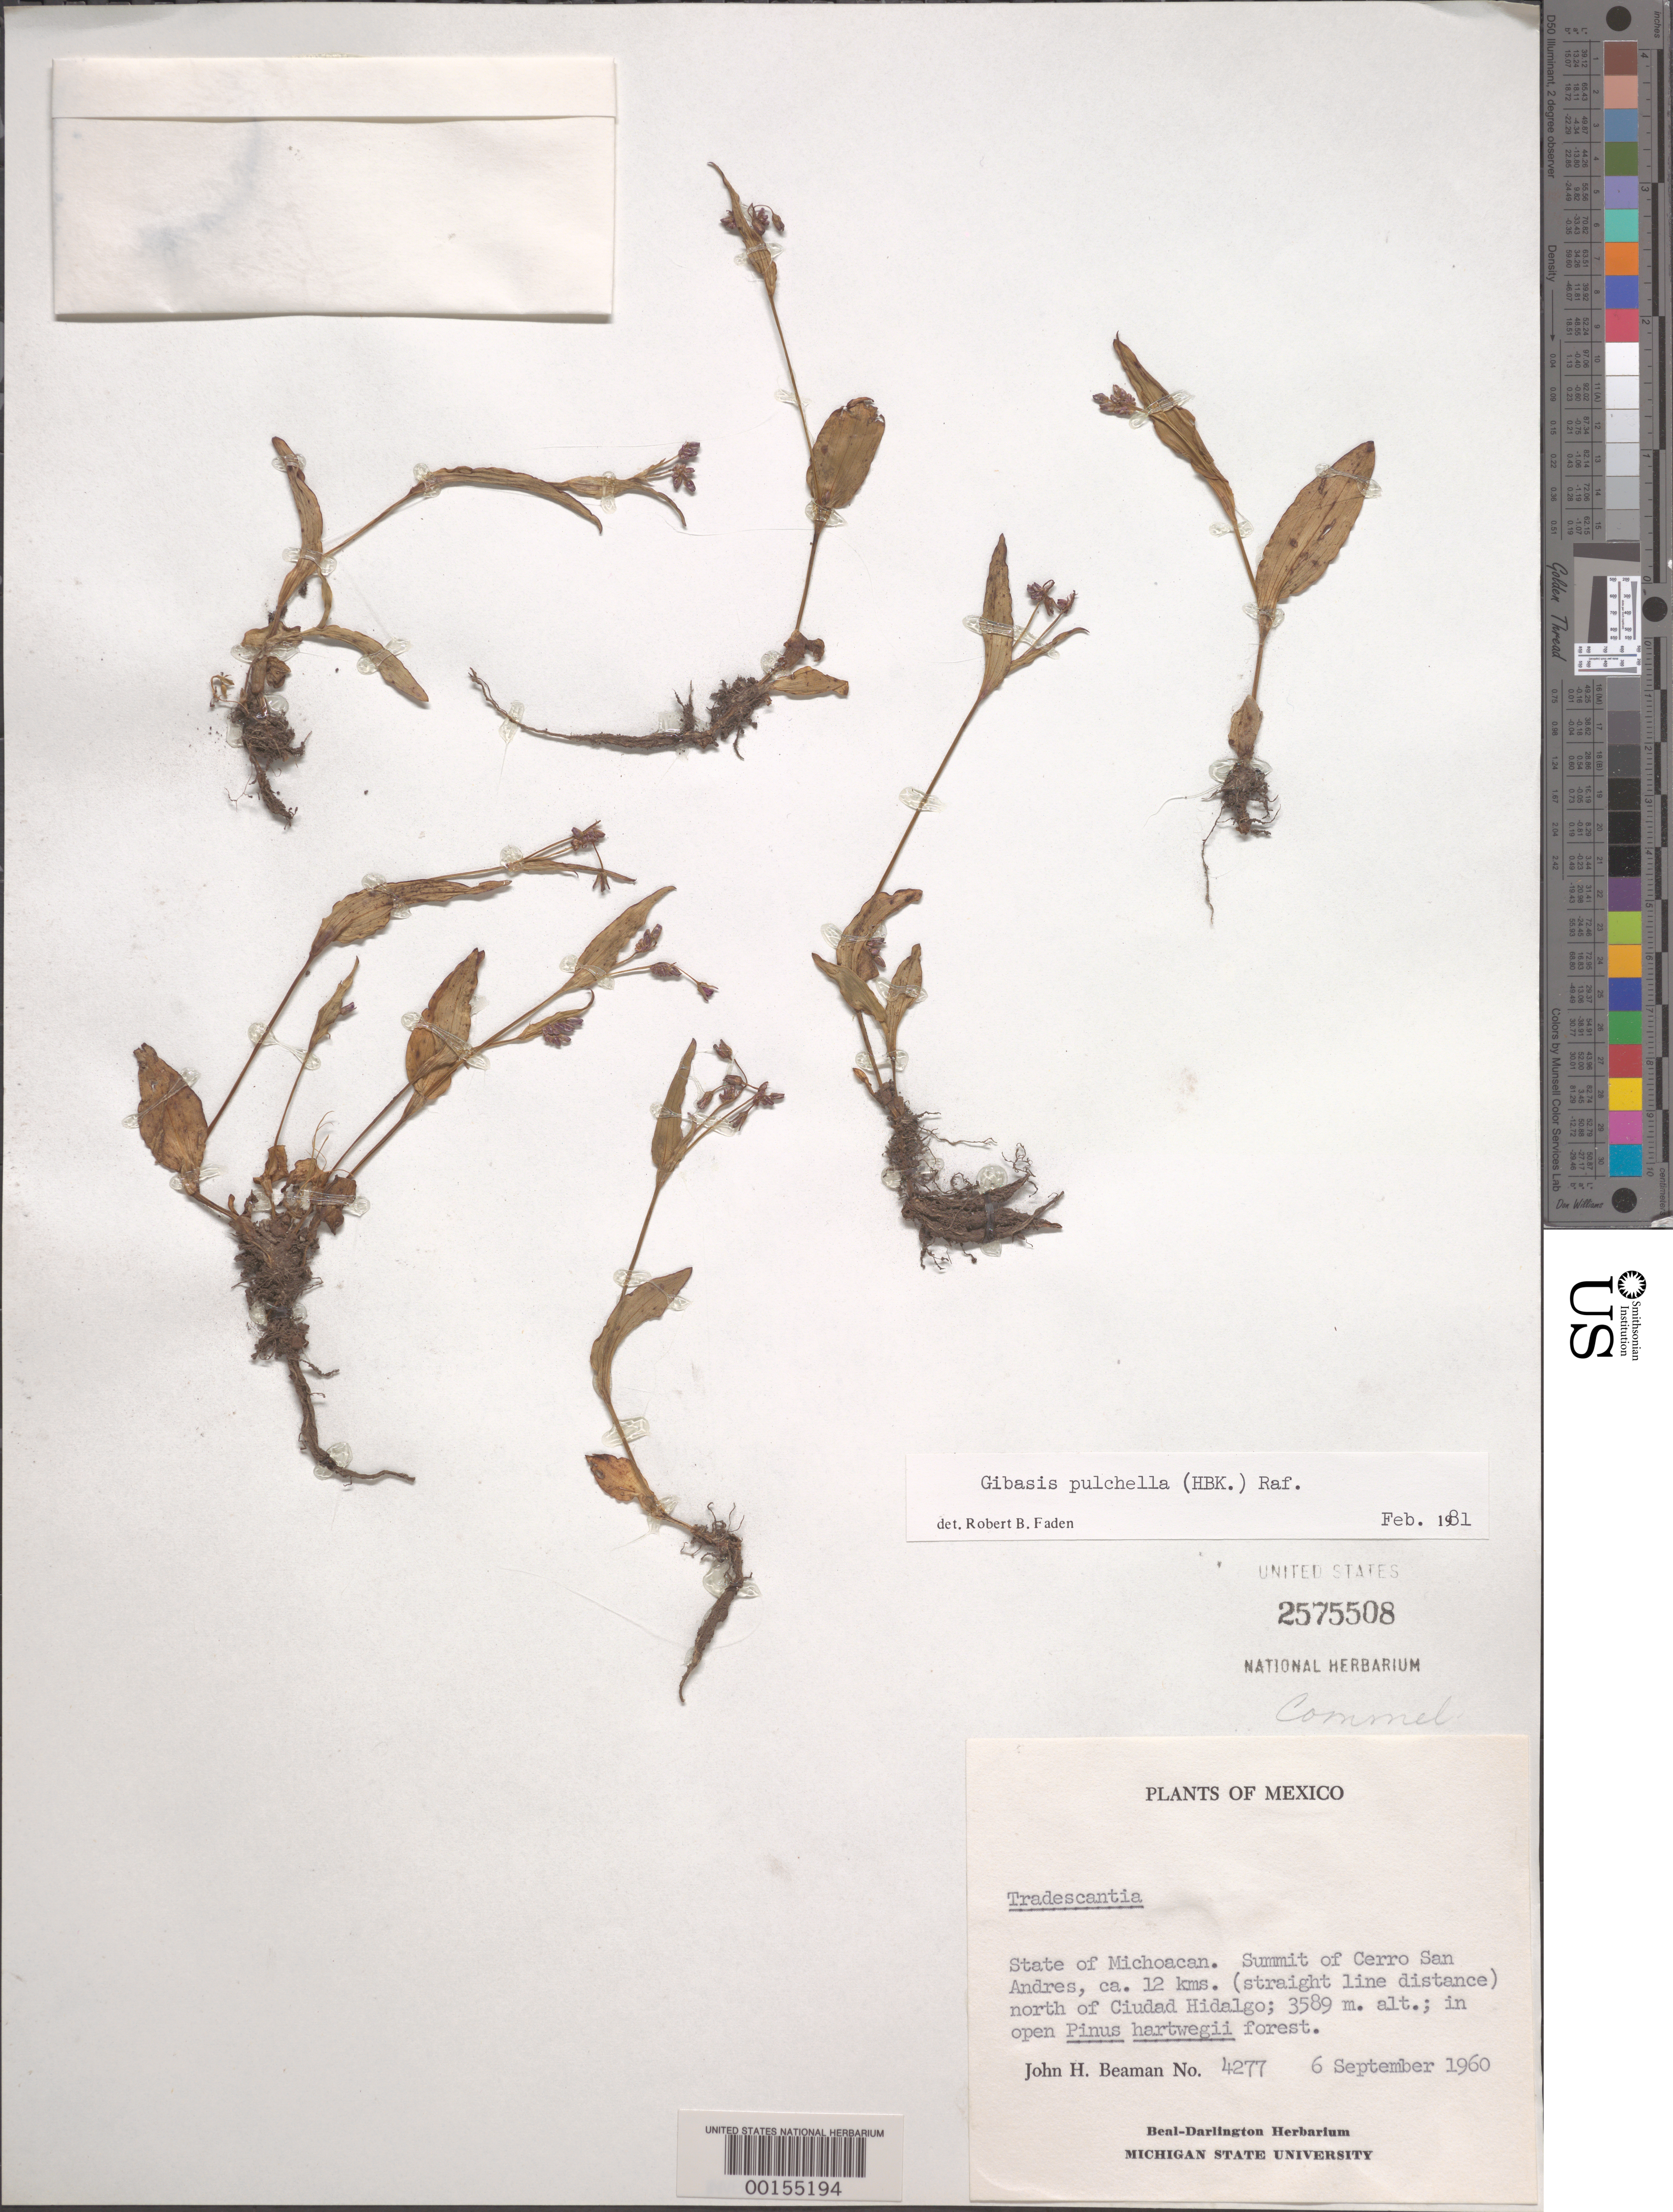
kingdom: Plantae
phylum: Tracheophyta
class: Liliopsida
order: Commelinales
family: Commelinaceae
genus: Gibasis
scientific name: Gibasis pulchella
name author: (Kunth) Raf.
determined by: Faden, Robert B., (US), Smithsonian Institution - National Museum of Natural History (UNITED STATES)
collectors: J. H. Beaman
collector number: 4277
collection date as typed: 06 Sep 1960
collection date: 1960-09-06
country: Mexico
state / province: Michoacán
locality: Cerro San Andrés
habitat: Forest, mountain summit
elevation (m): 3589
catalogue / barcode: US 2575508